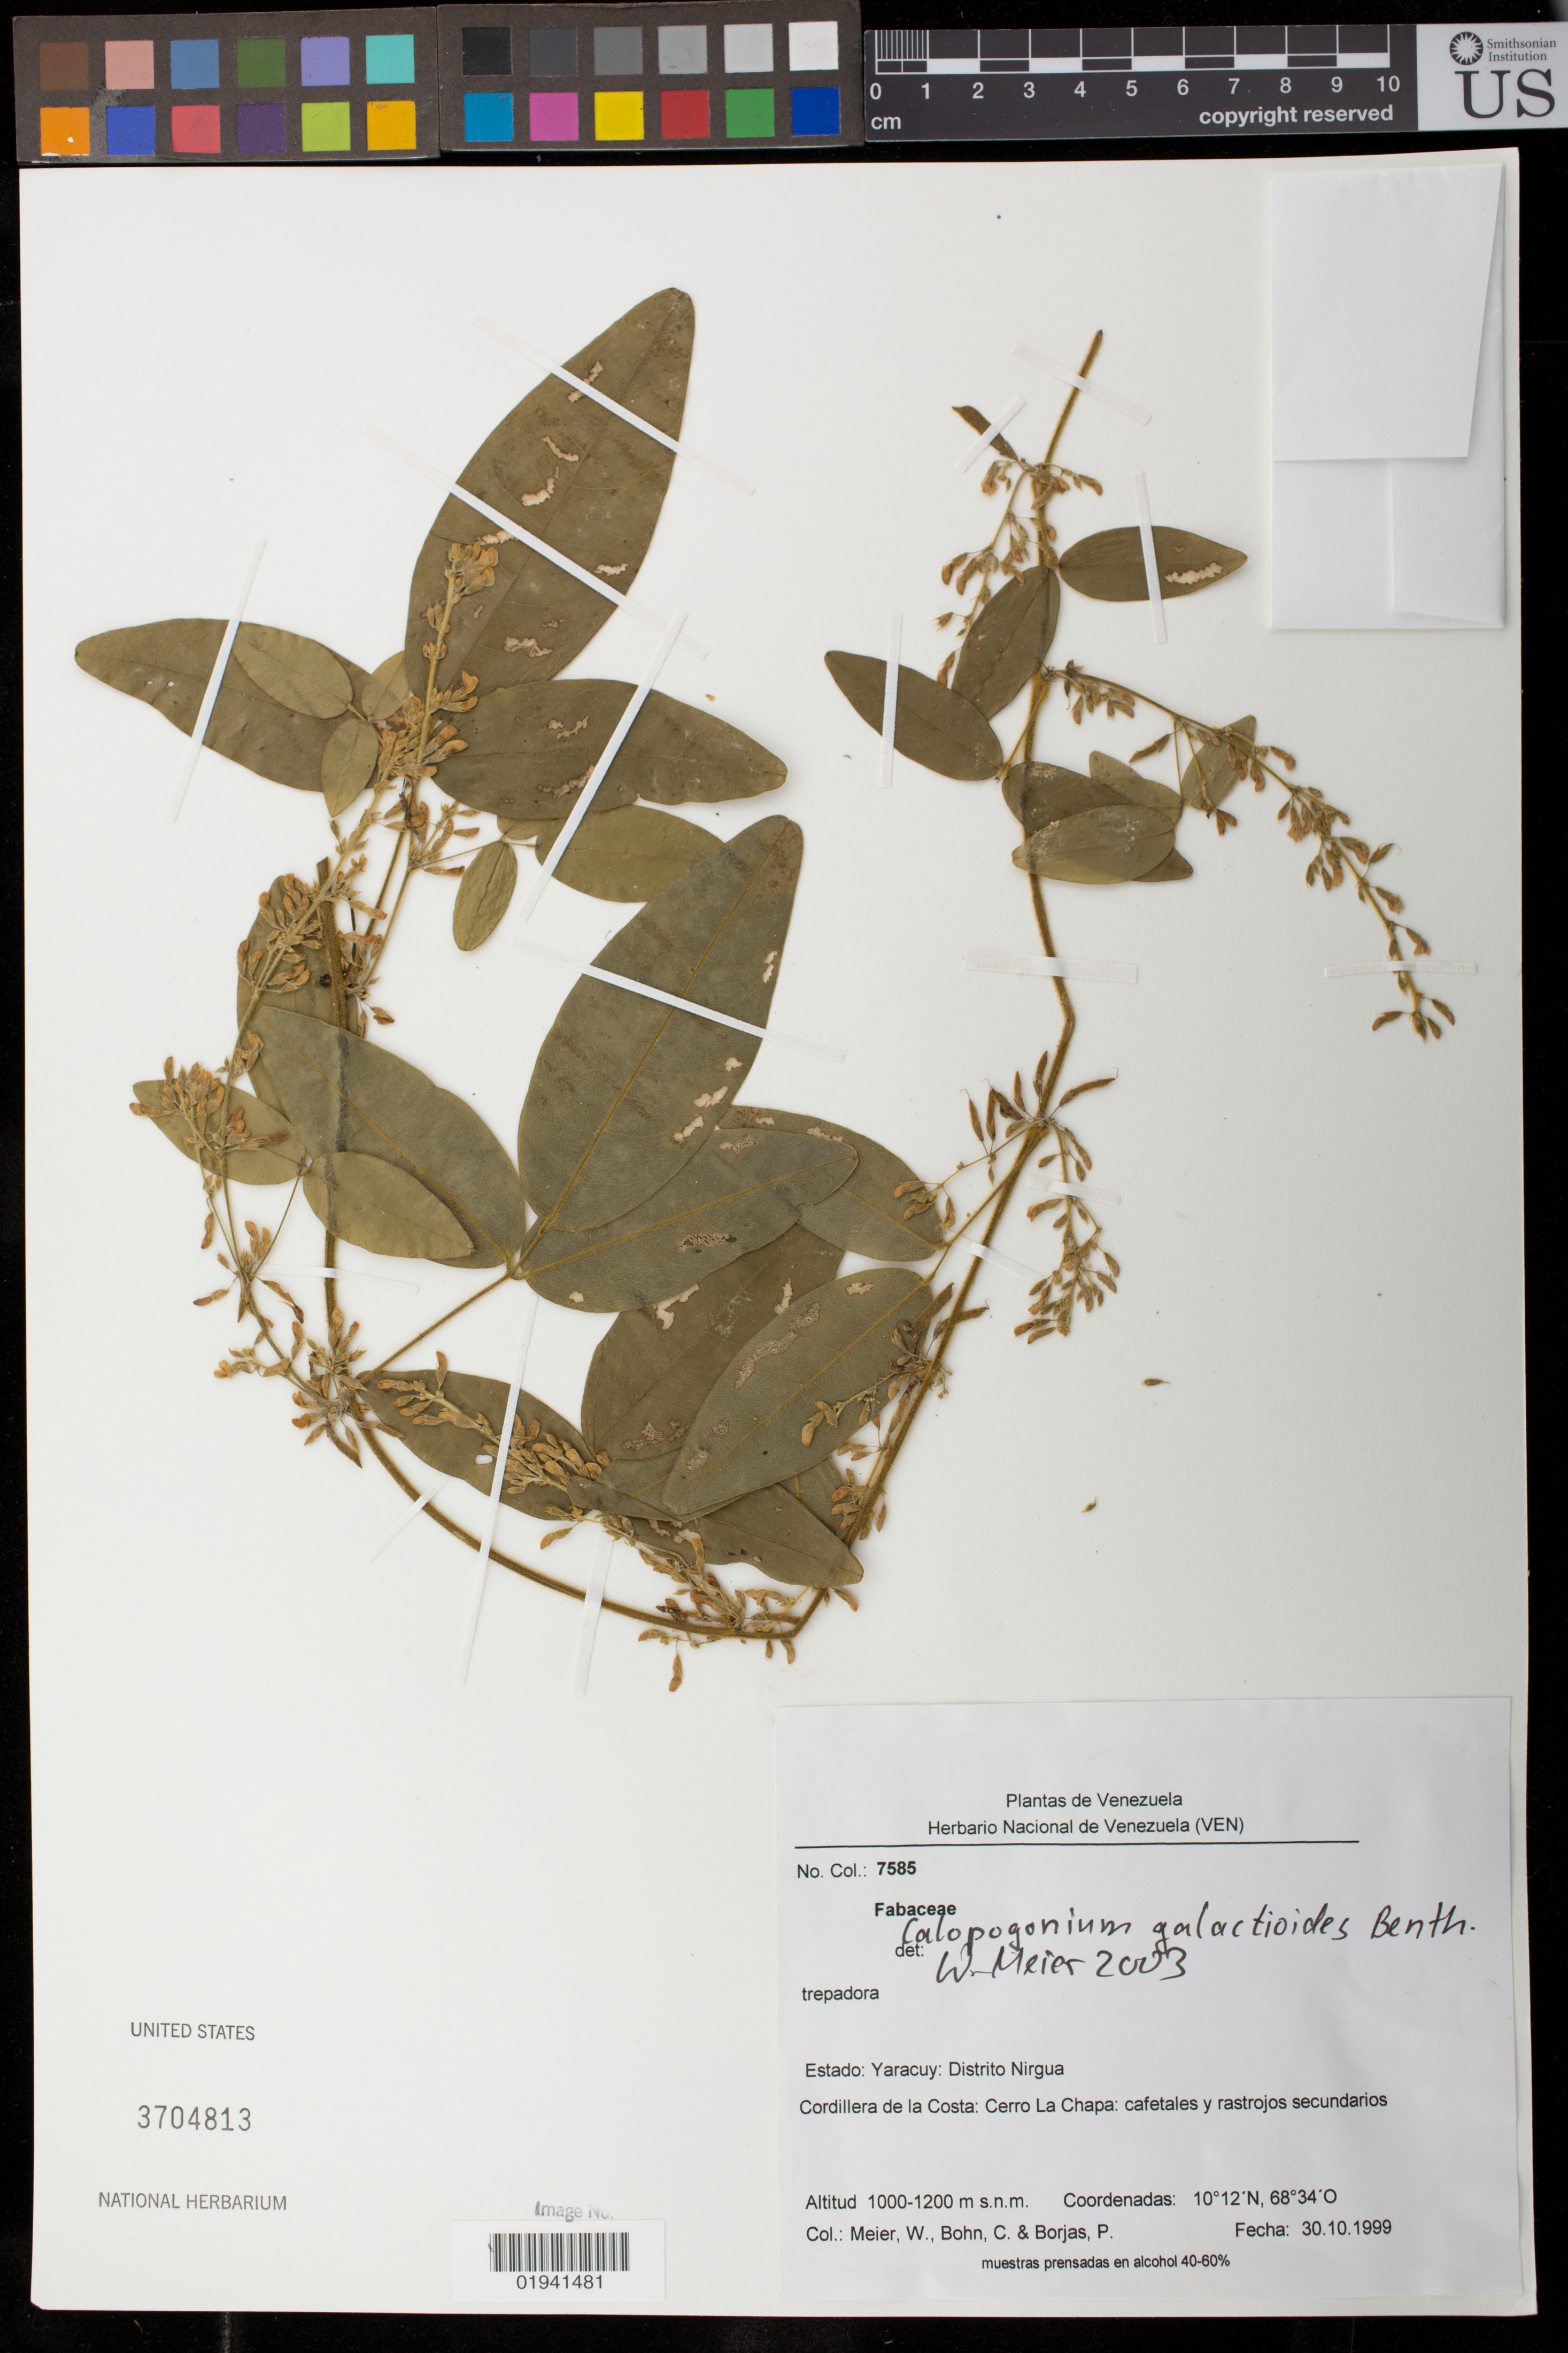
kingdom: Plantae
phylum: Tracheophyta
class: Magnoliopsida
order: Fabales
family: Fabaceae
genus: Calopogonium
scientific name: Calopogonium galactioides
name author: (Kunth) Hemsl.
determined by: Meier, Winfried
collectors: W. Meier, C. Bohn & P. Borjas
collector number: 7585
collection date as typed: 30.10.1999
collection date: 1999-10-30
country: Venezuela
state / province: Yaracuy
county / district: Nirgua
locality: Cordillera de la Costa: Cerro La Chapa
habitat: cafetales y rastrojos secundarios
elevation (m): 1000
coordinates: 10 12 N, 68 34 O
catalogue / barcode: US 3704813